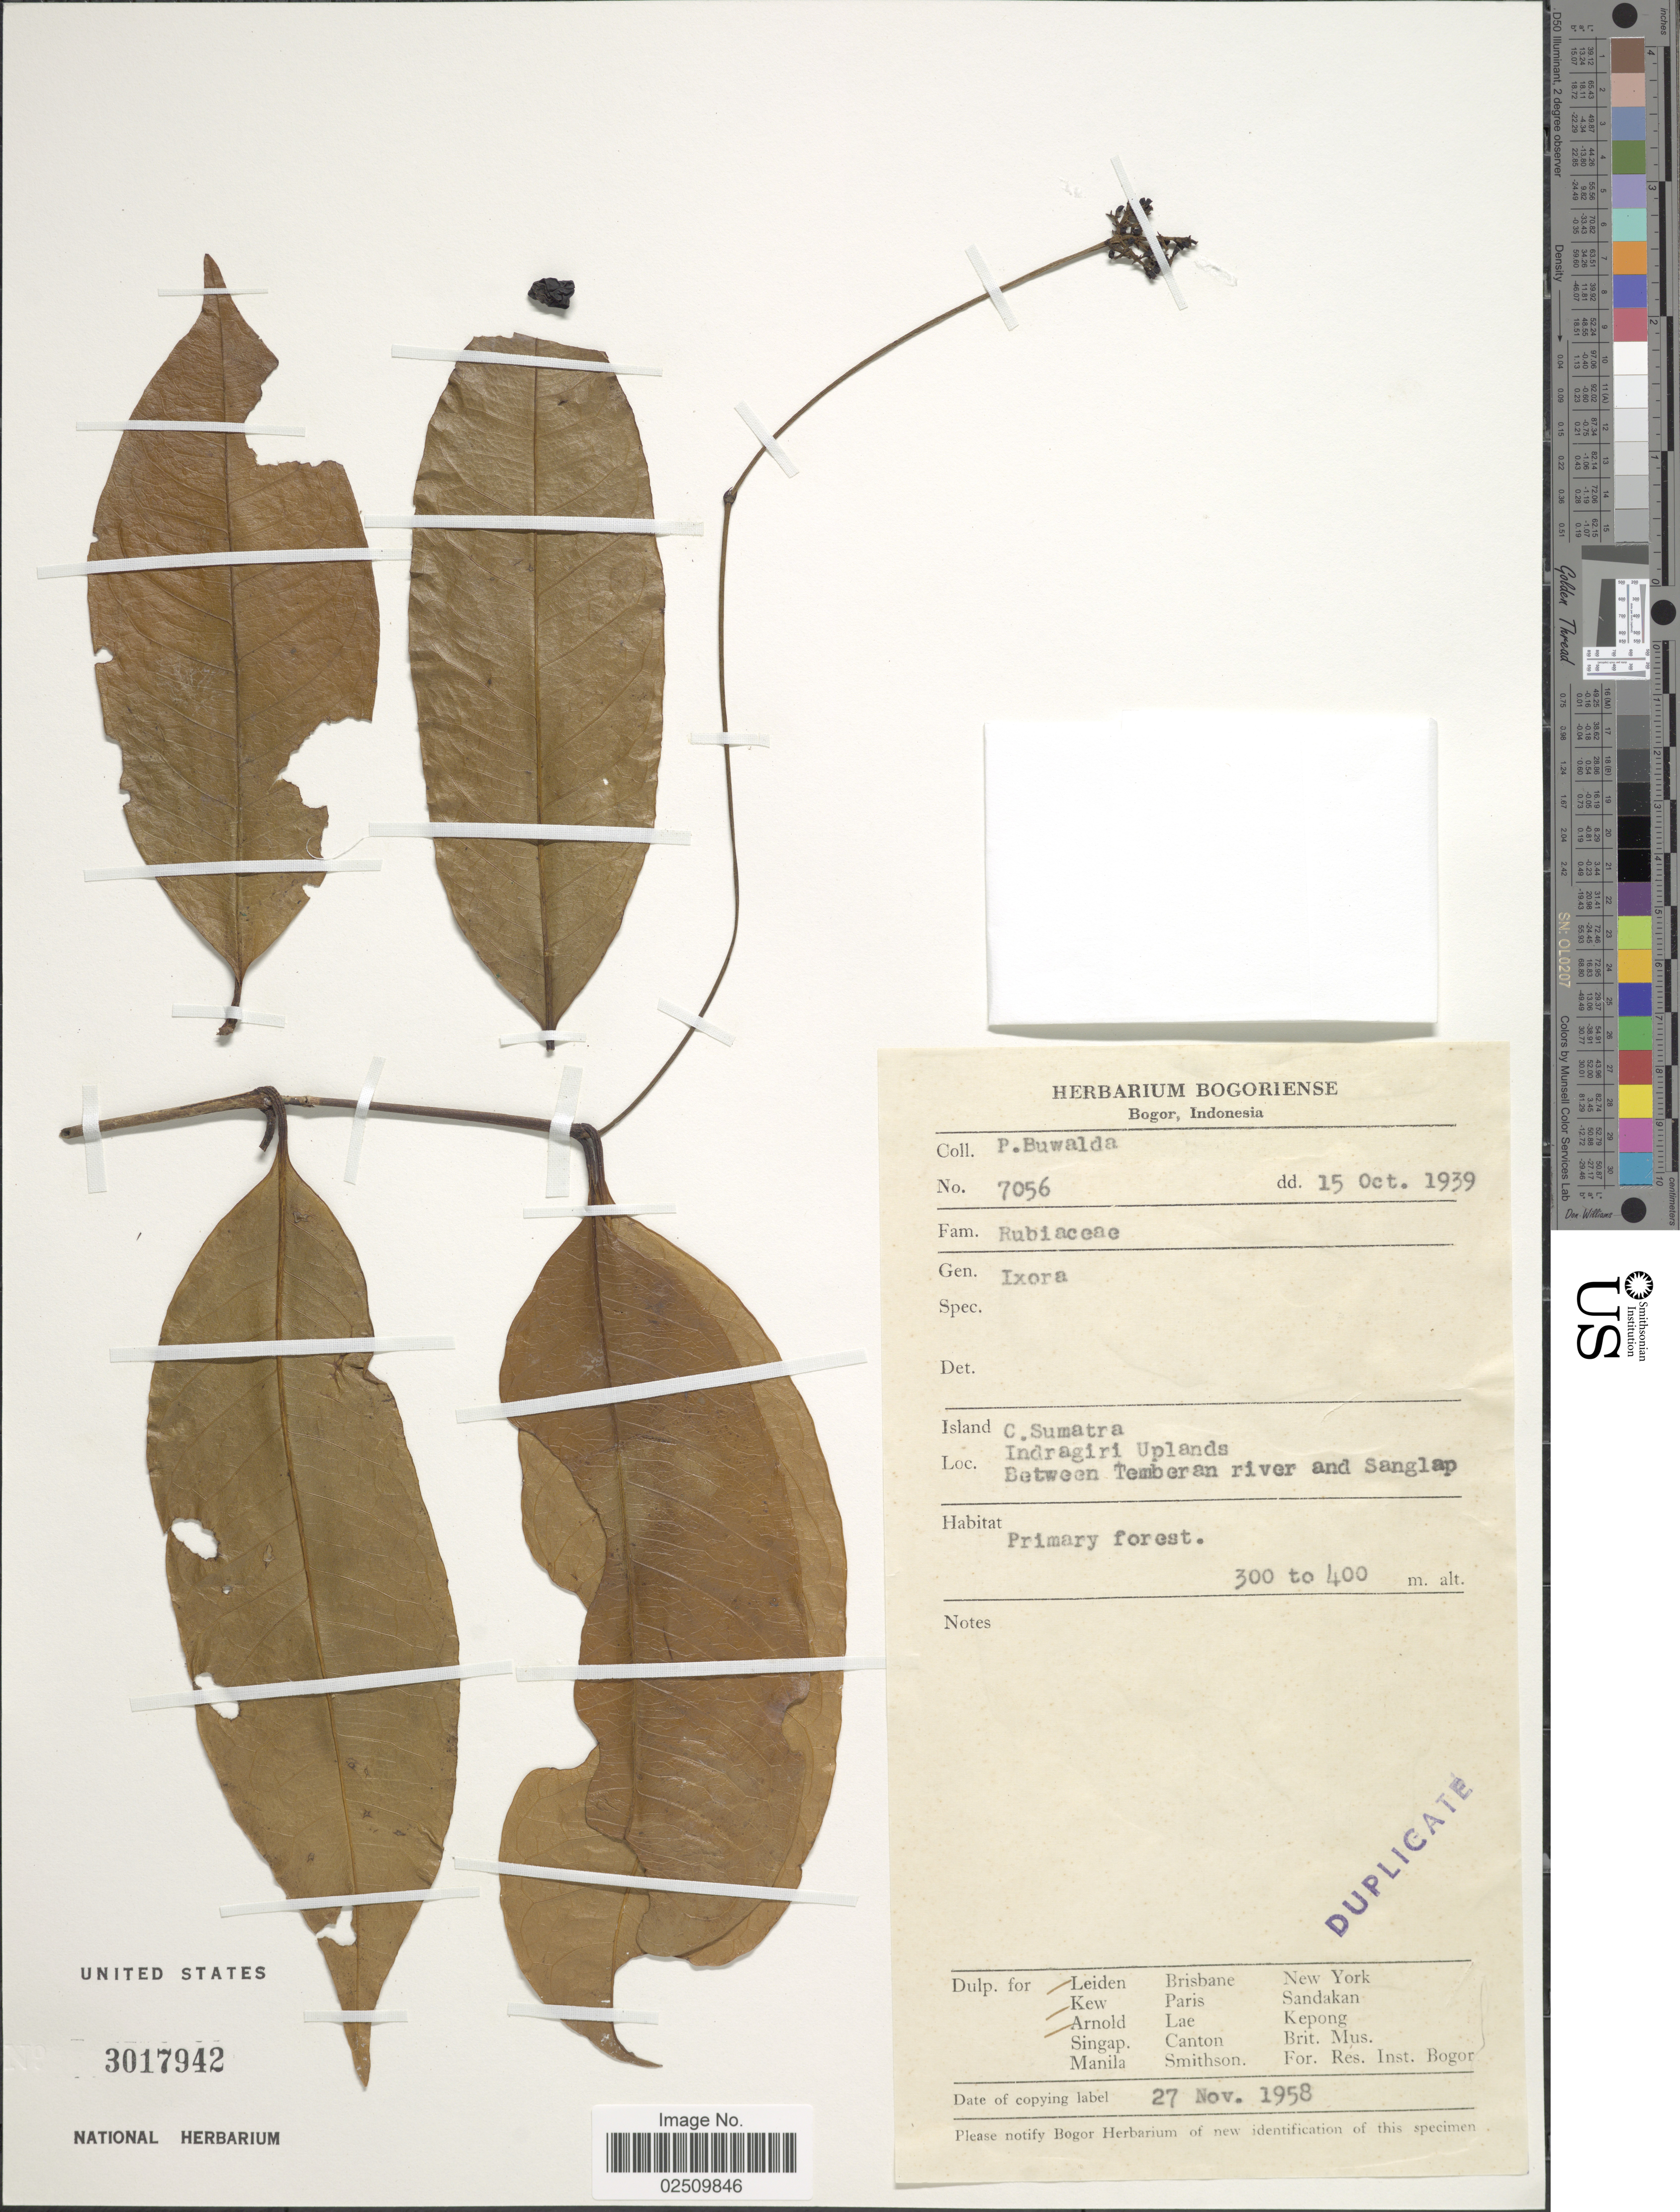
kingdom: Plantae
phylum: Tracheophyta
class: Magnoliopsida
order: Gentianales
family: Rubiaceae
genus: Ixora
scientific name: Ixora sp.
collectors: P. Buwalda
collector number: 7056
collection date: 1939-10-15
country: Indonesia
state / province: Sumatra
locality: Island: C. Sumatra. Indragiri Uplands. Between Temberan river and Sanglap.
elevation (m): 300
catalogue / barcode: US 3017942